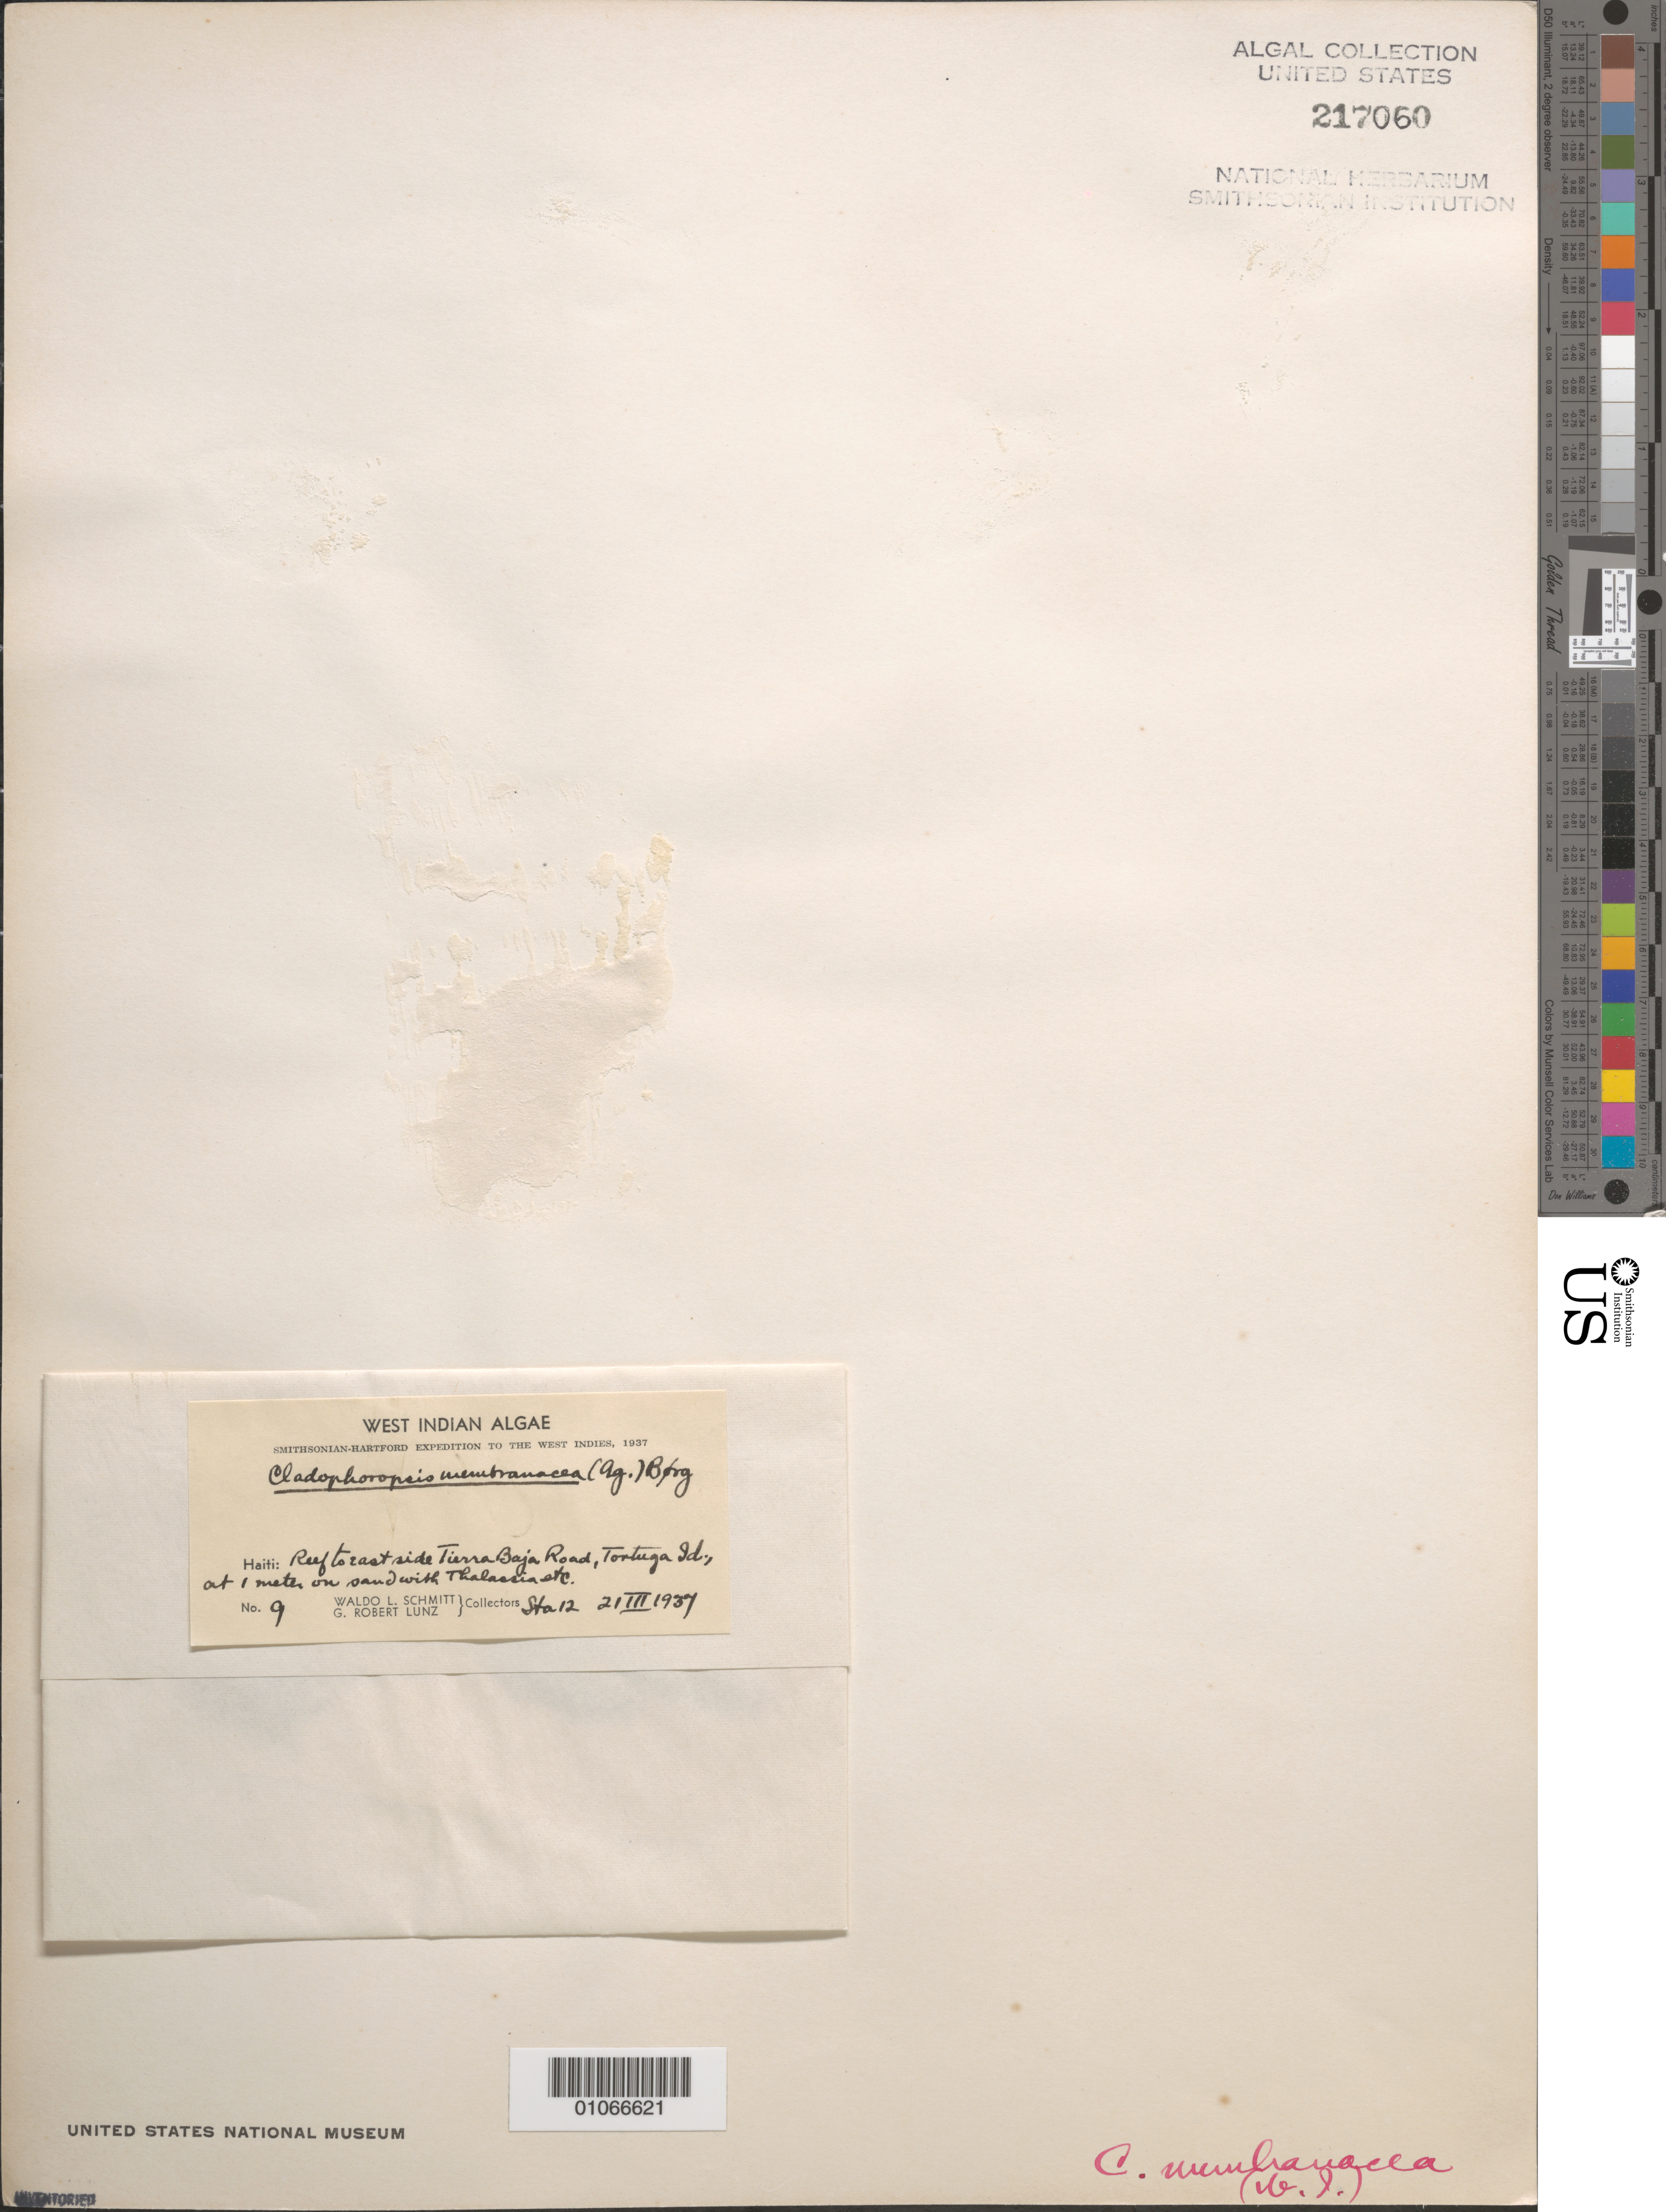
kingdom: Plantae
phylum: Chlorophyta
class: Ulvophyceae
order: Siphonocladales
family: Boodleaceae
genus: Cladophoropsis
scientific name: Cladophoropsis membranacea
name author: (Hofman-Bang) Børgesen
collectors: W. L. Schmitt & G. Lunz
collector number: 9 & Station 12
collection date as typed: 21 Mar 1937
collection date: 1937-03-21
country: Haiti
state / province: Nord-Ouest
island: Île de la Tortue (Tortuga Id)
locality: Reef, east Tierra Baja Road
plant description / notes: Smithsonian-Hartford Expedition to the West Indies, 1937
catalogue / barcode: US 217060